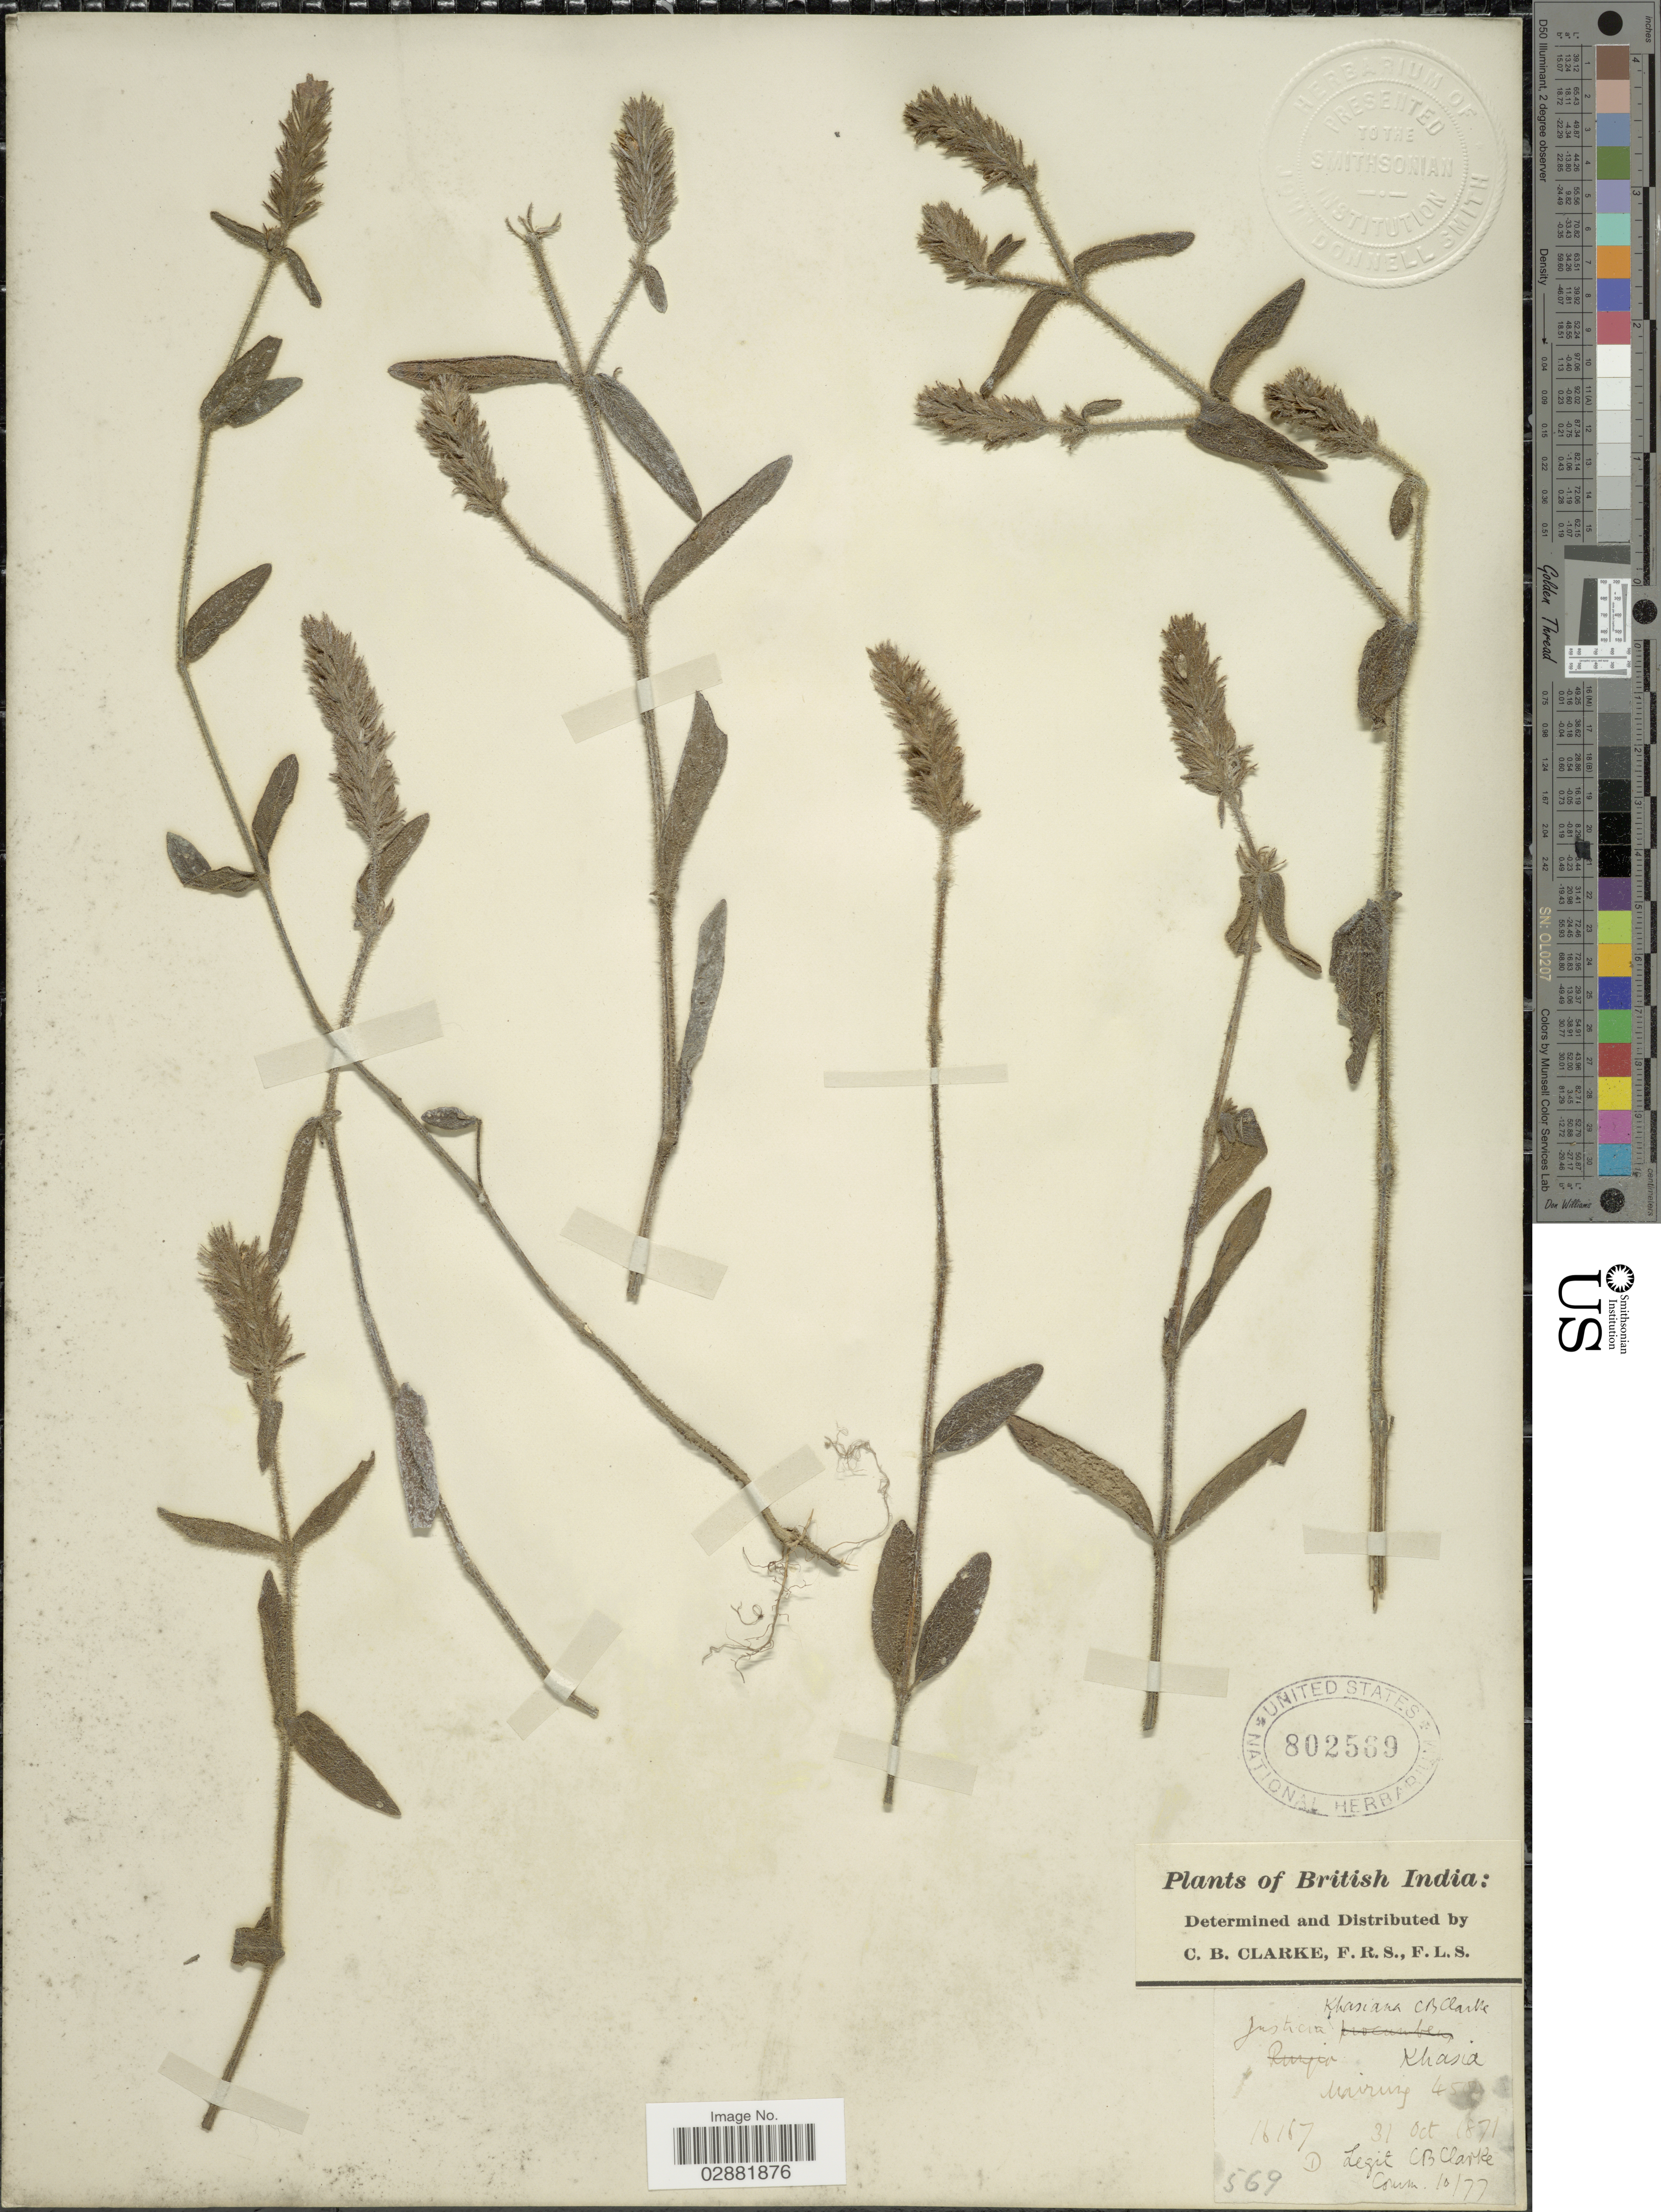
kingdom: Plantae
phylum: Tracheophyta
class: Magnoliopsida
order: Lamiales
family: Acanthaceae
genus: Justicia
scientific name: Justicia khasiana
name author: C.B. Clarke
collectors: C. B. Clarke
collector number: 569D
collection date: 1871-10-31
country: India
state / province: Meghalaya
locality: British India, Khasia.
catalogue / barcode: US 802569